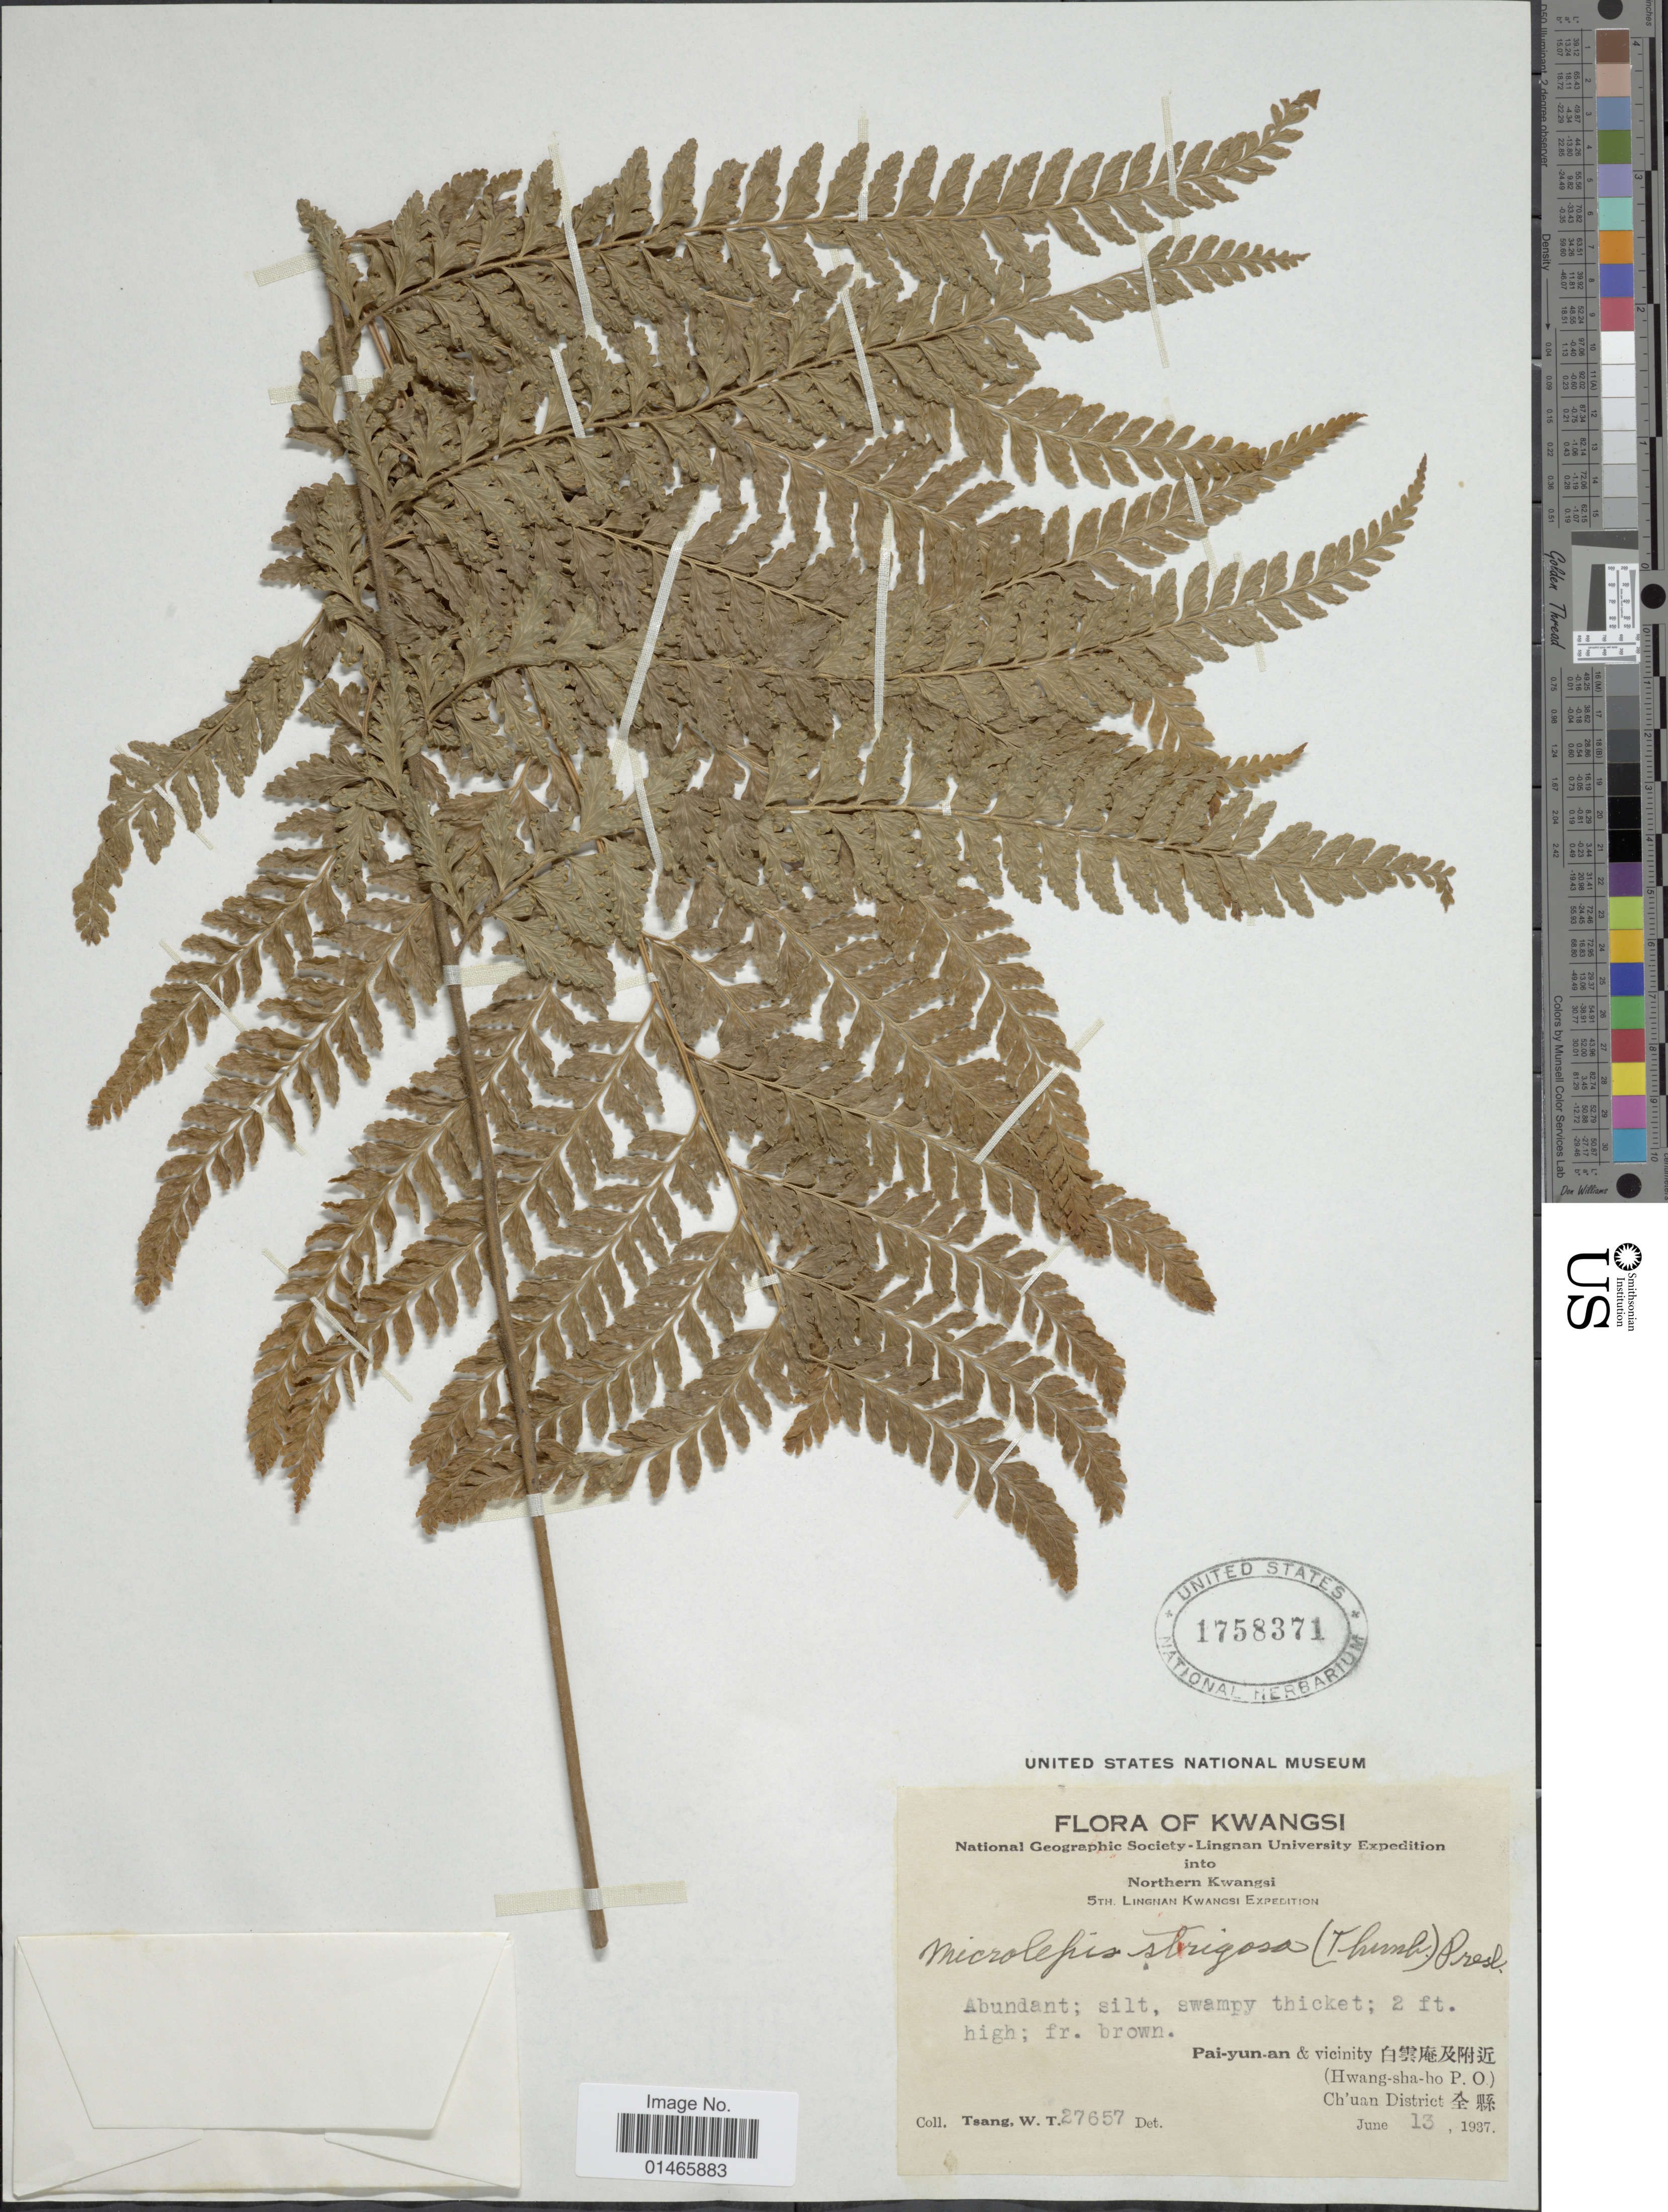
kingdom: Plantae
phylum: Tracheophyta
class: Polypodiopsida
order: Polypodiales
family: Dennstaedtiaceae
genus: Microlepia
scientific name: Microlepia strigosa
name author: (Thunb.) J. Presl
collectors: W. T. Tsang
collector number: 27657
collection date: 1937-06-13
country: China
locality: Northern Kwangsi, Pai-yun-an & vicinirty, (Hwang-sha-ho P.O.), Chúan District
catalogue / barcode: US 1758371